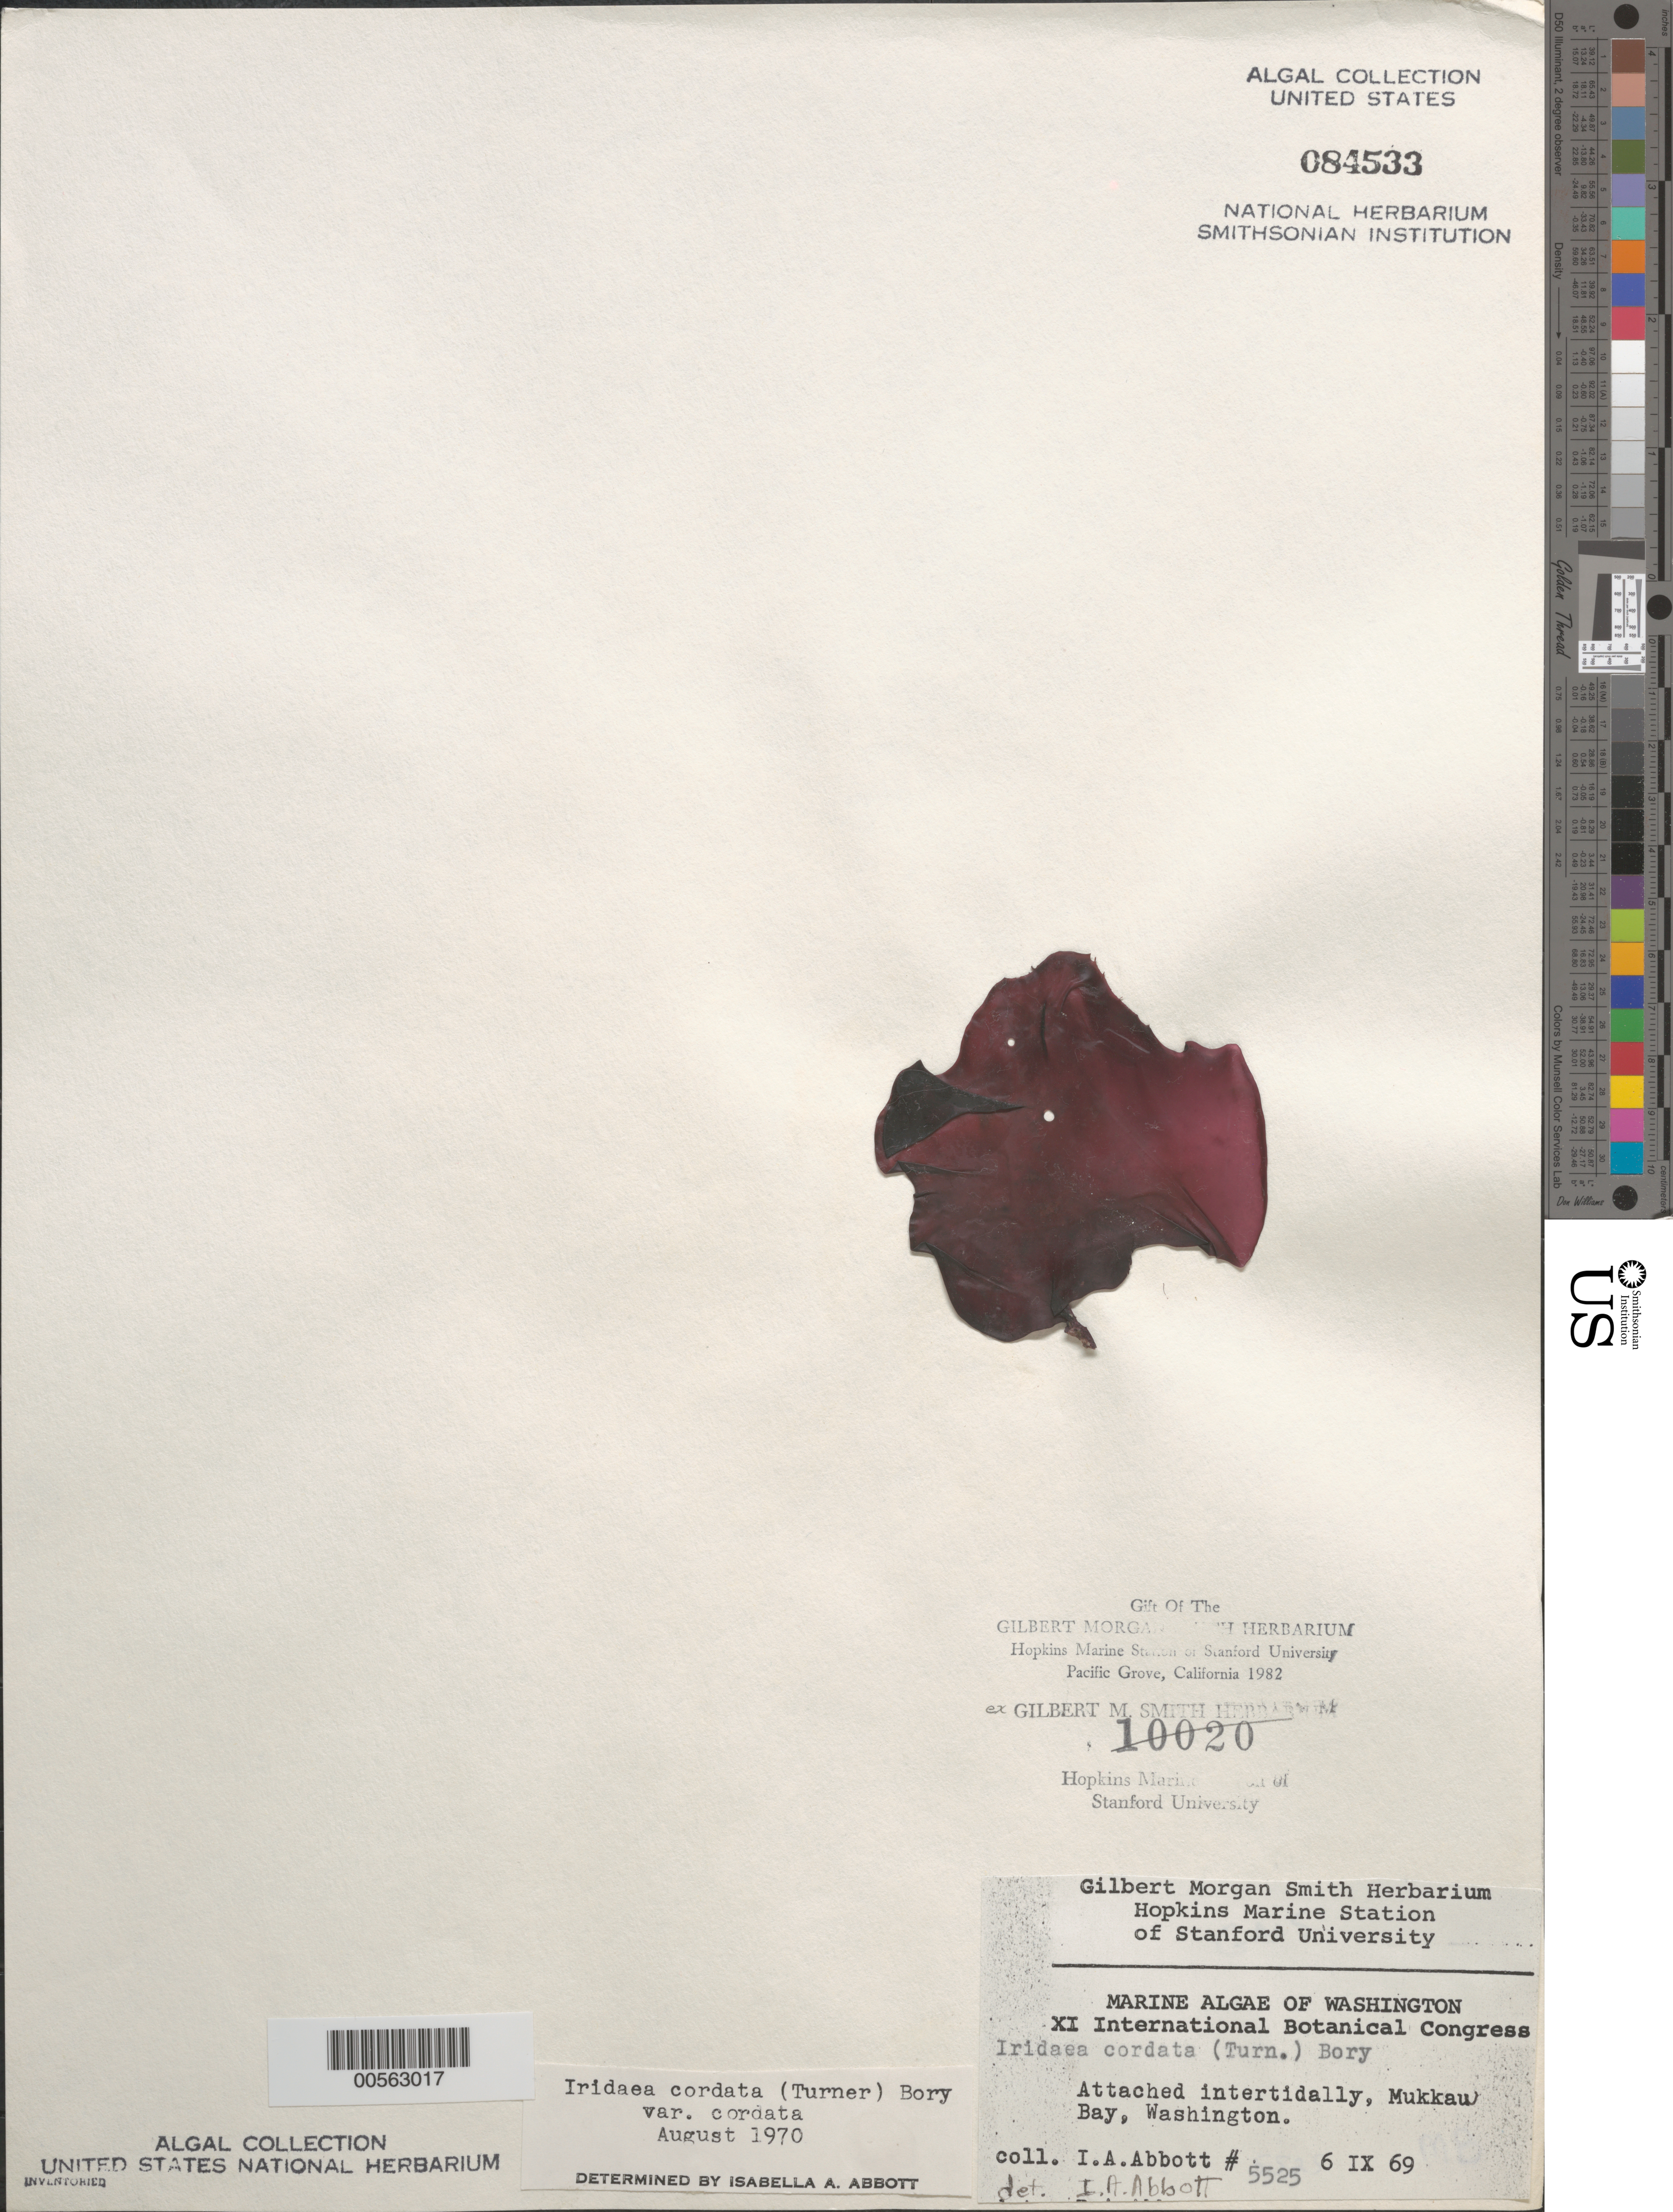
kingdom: Plantae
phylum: Rhodophyta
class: Florideophyceae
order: Gigartinales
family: Gigartinaceae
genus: Iridaea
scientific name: Iridaea cordata var. cordata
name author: (Turner) Bory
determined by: Abbott, Isabella A.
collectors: I. A. Abbott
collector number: IAA 5525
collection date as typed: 06 Sep 1969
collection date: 1969-09-06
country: United States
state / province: Washington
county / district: Clallam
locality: Mukkaw Bay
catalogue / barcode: US 84533